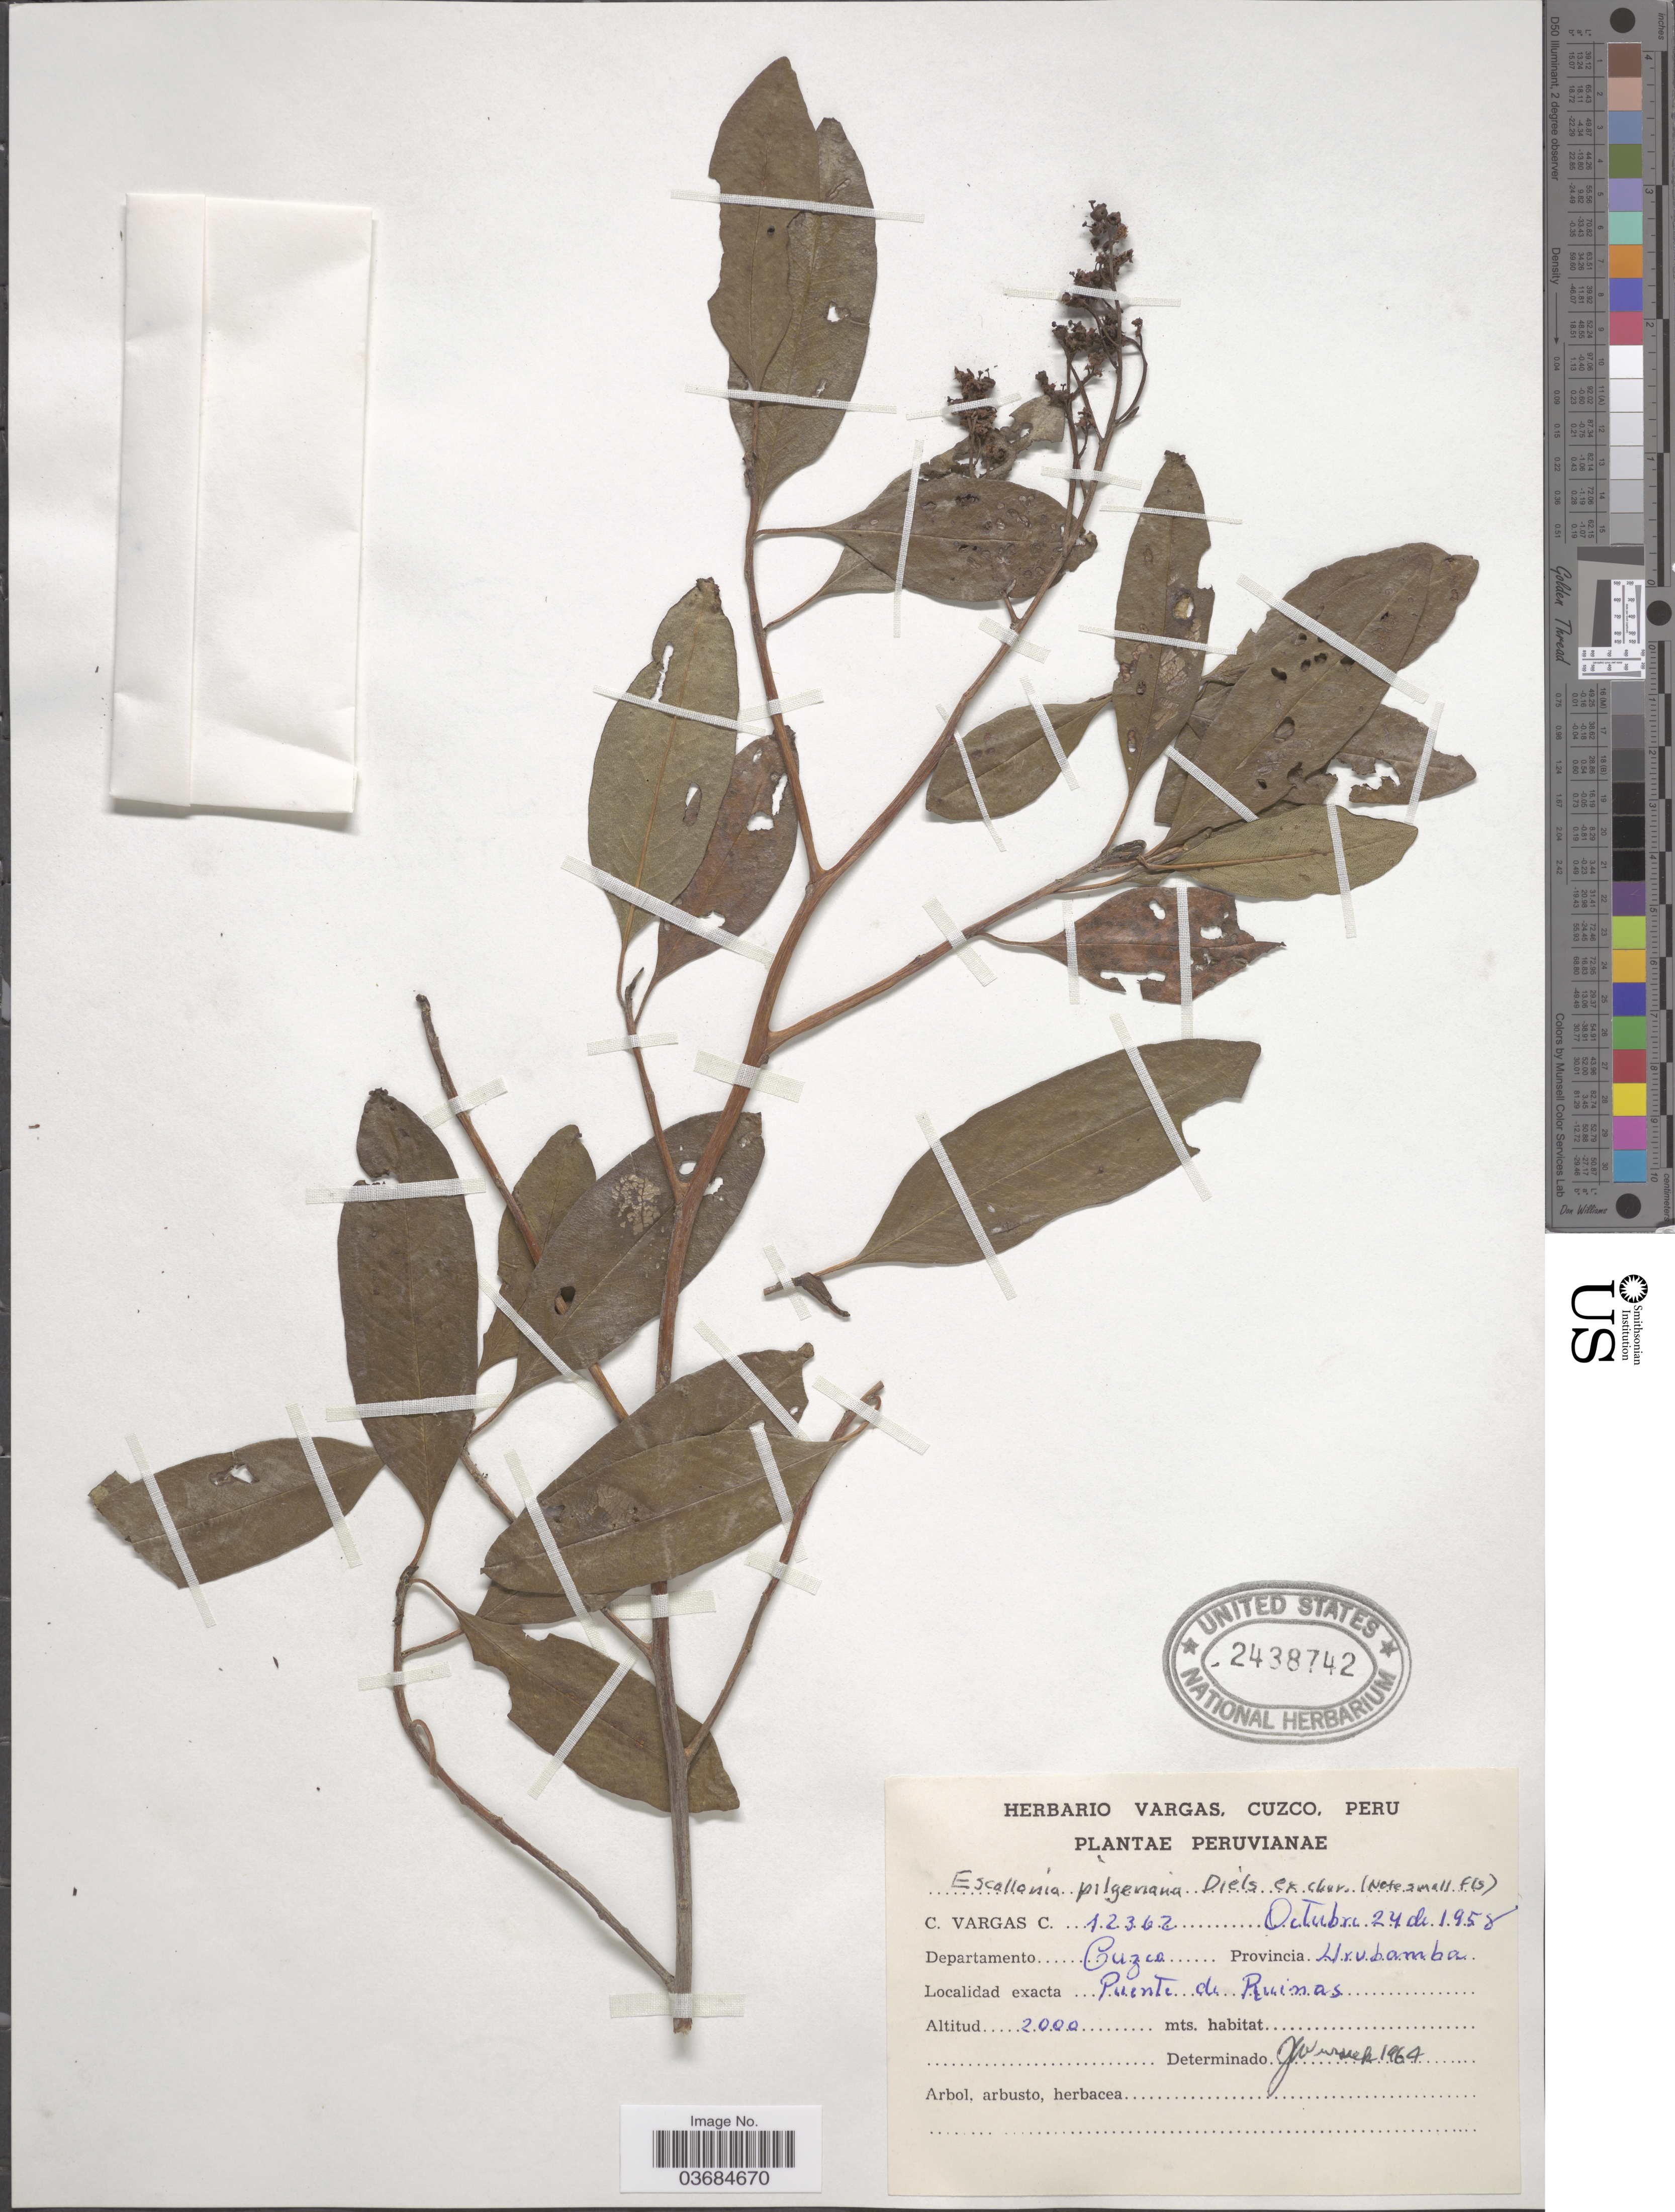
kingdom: Plantae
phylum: Tracheophyta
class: Magnoliopsida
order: Escalloniales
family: Escalloniaceae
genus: Escallonia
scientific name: Escallonia paniculata var. paniculata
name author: (Ruiz & Pav.) Roem. & Schult.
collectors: C. Vargas Calderón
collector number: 12362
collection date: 1958-10-24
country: Peru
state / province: Cusco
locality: Departamento Cuzco. Provincia Urubamba. Puente de Ruinas.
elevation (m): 2000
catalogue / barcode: US 2438742